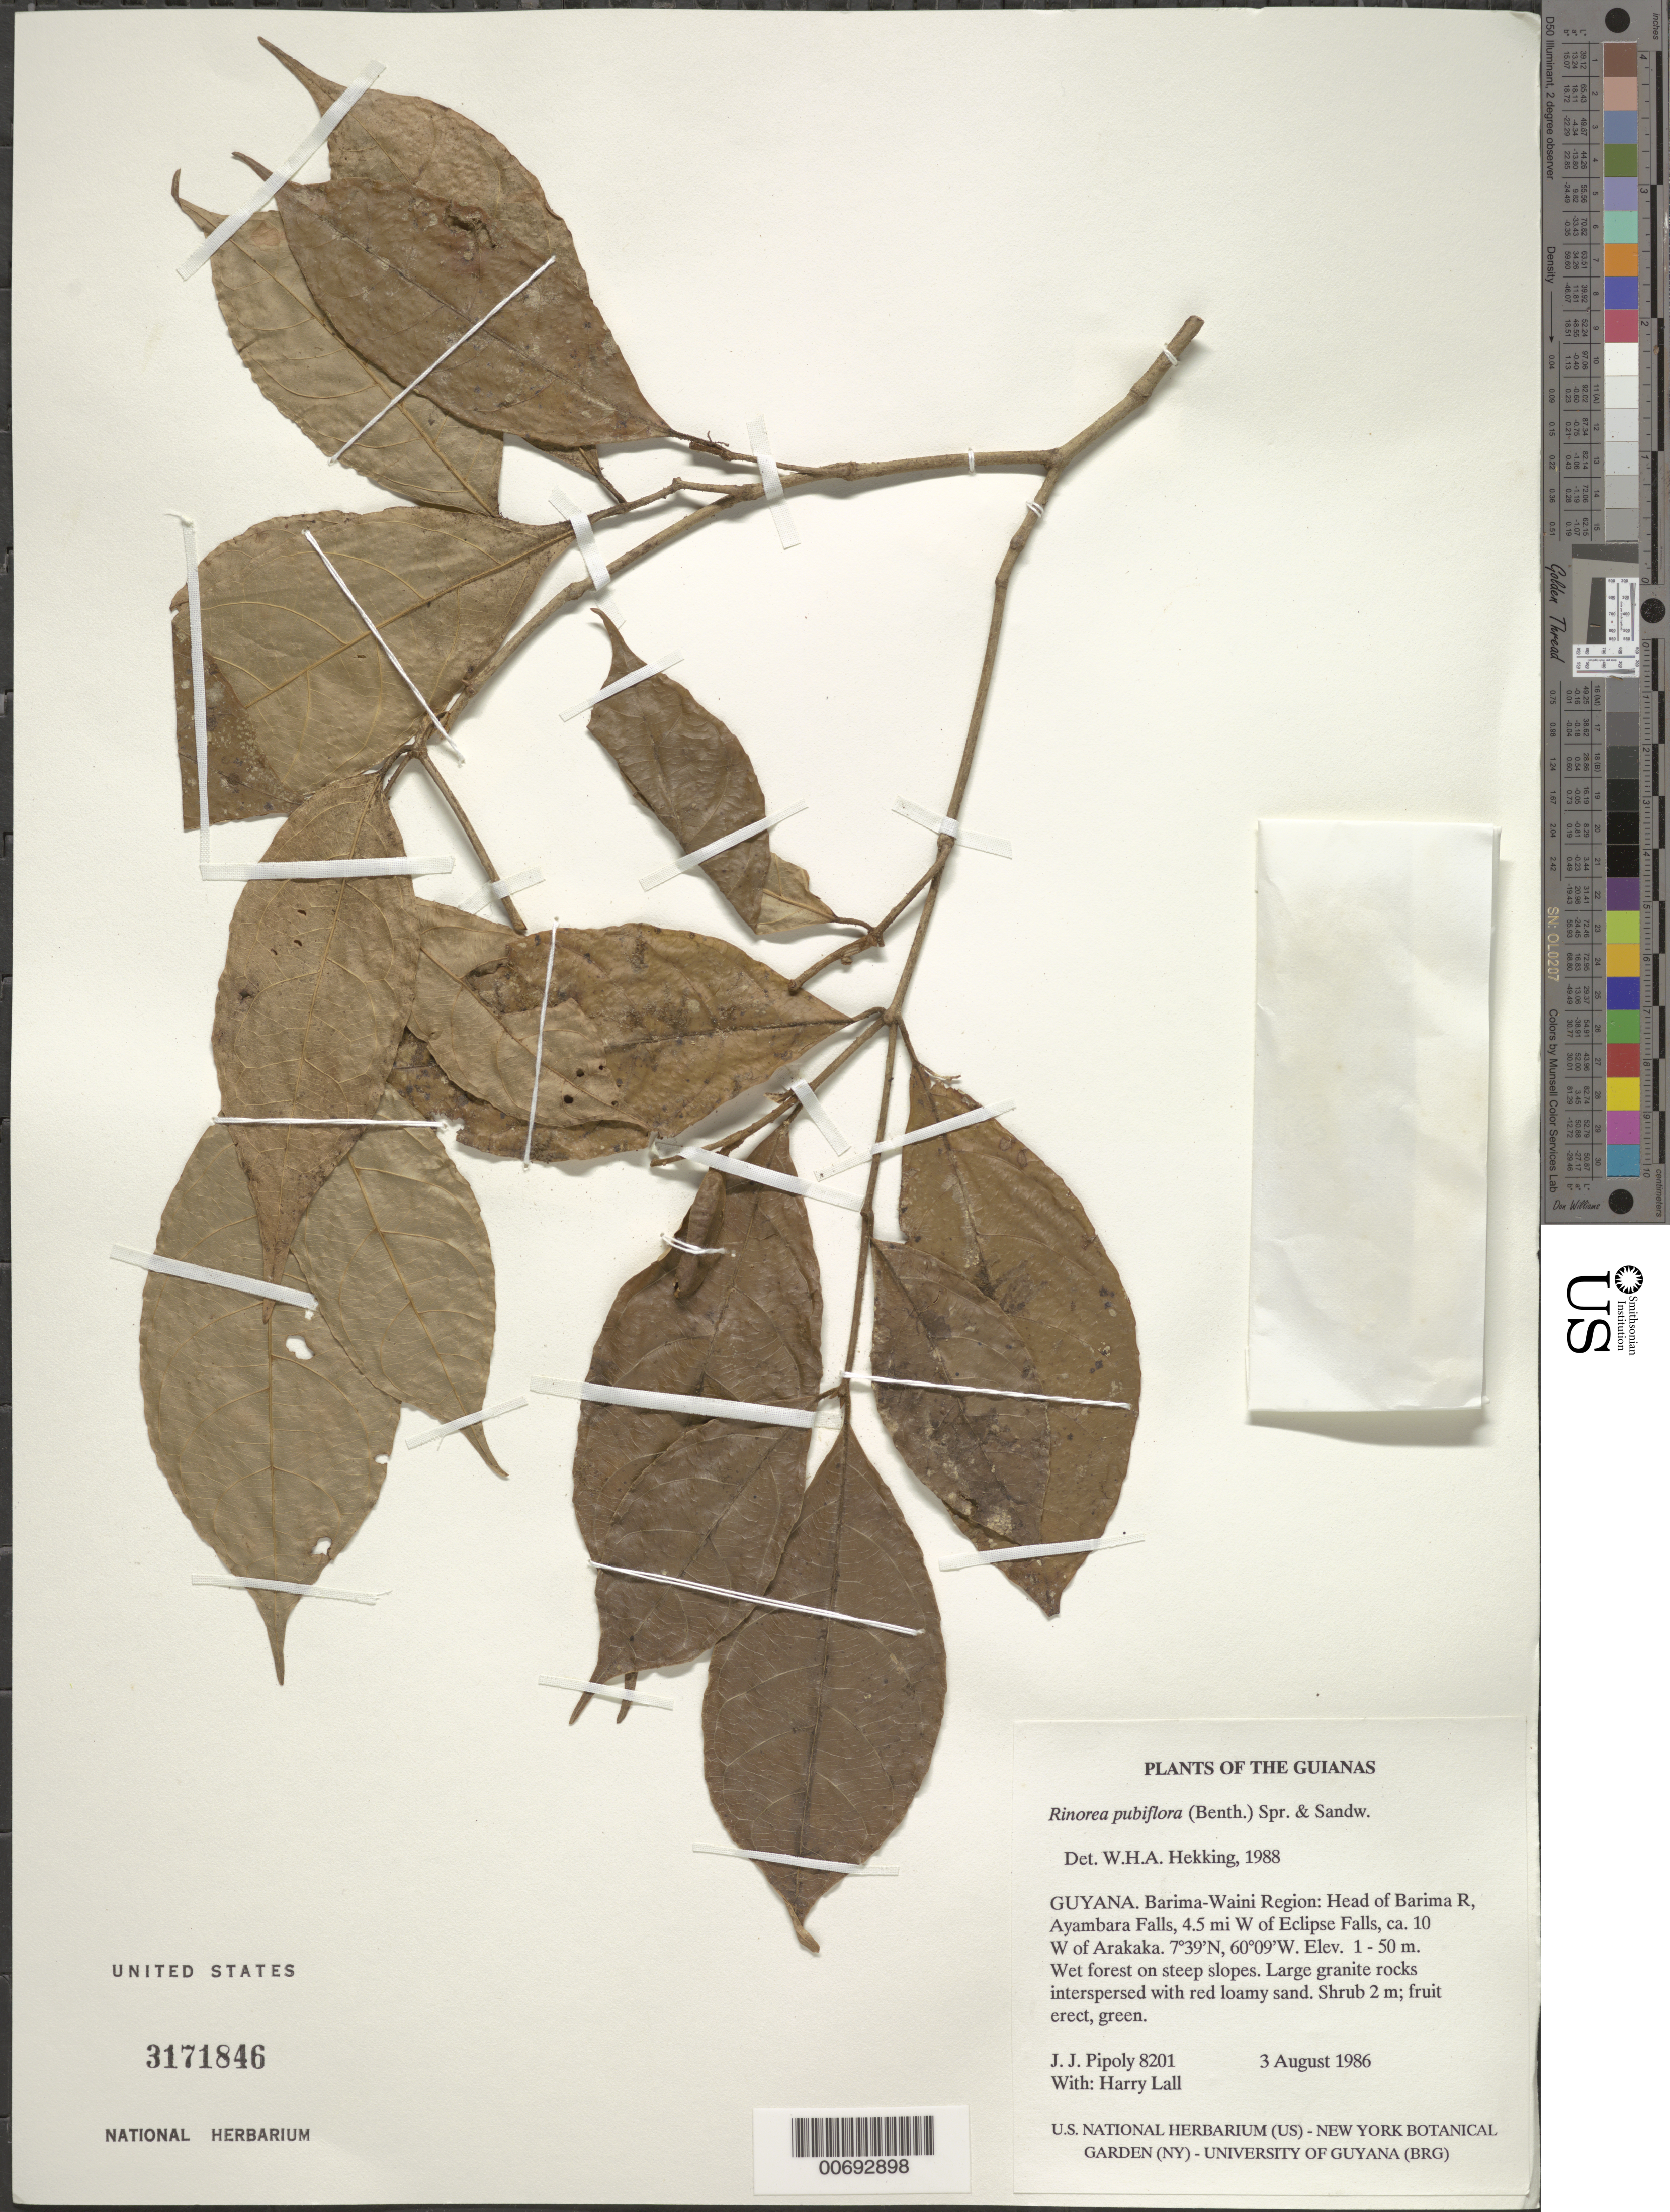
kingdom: Plantae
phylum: Tracheophyta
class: Magnoliopsida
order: Malpighiales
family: Violaceae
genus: Rinorea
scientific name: Rinorea pubiflora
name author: (Benth.) Sprague & Sandwith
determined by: Hekking, W. H. A.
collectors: J. J. Pipoly & H. Lall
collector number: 8201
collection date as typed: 3 August 1986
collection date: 1986-08-03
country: Guyana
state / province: Barima-Waini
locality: Head of Barima R, Ayambara Falls, 4.5 mi W of Eclipse Falls, ca. 10 W of Arakaka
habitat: Wet forest on large granite rocks, interspersed with red loamy sand, on steep slopes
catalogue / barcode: US 3171846